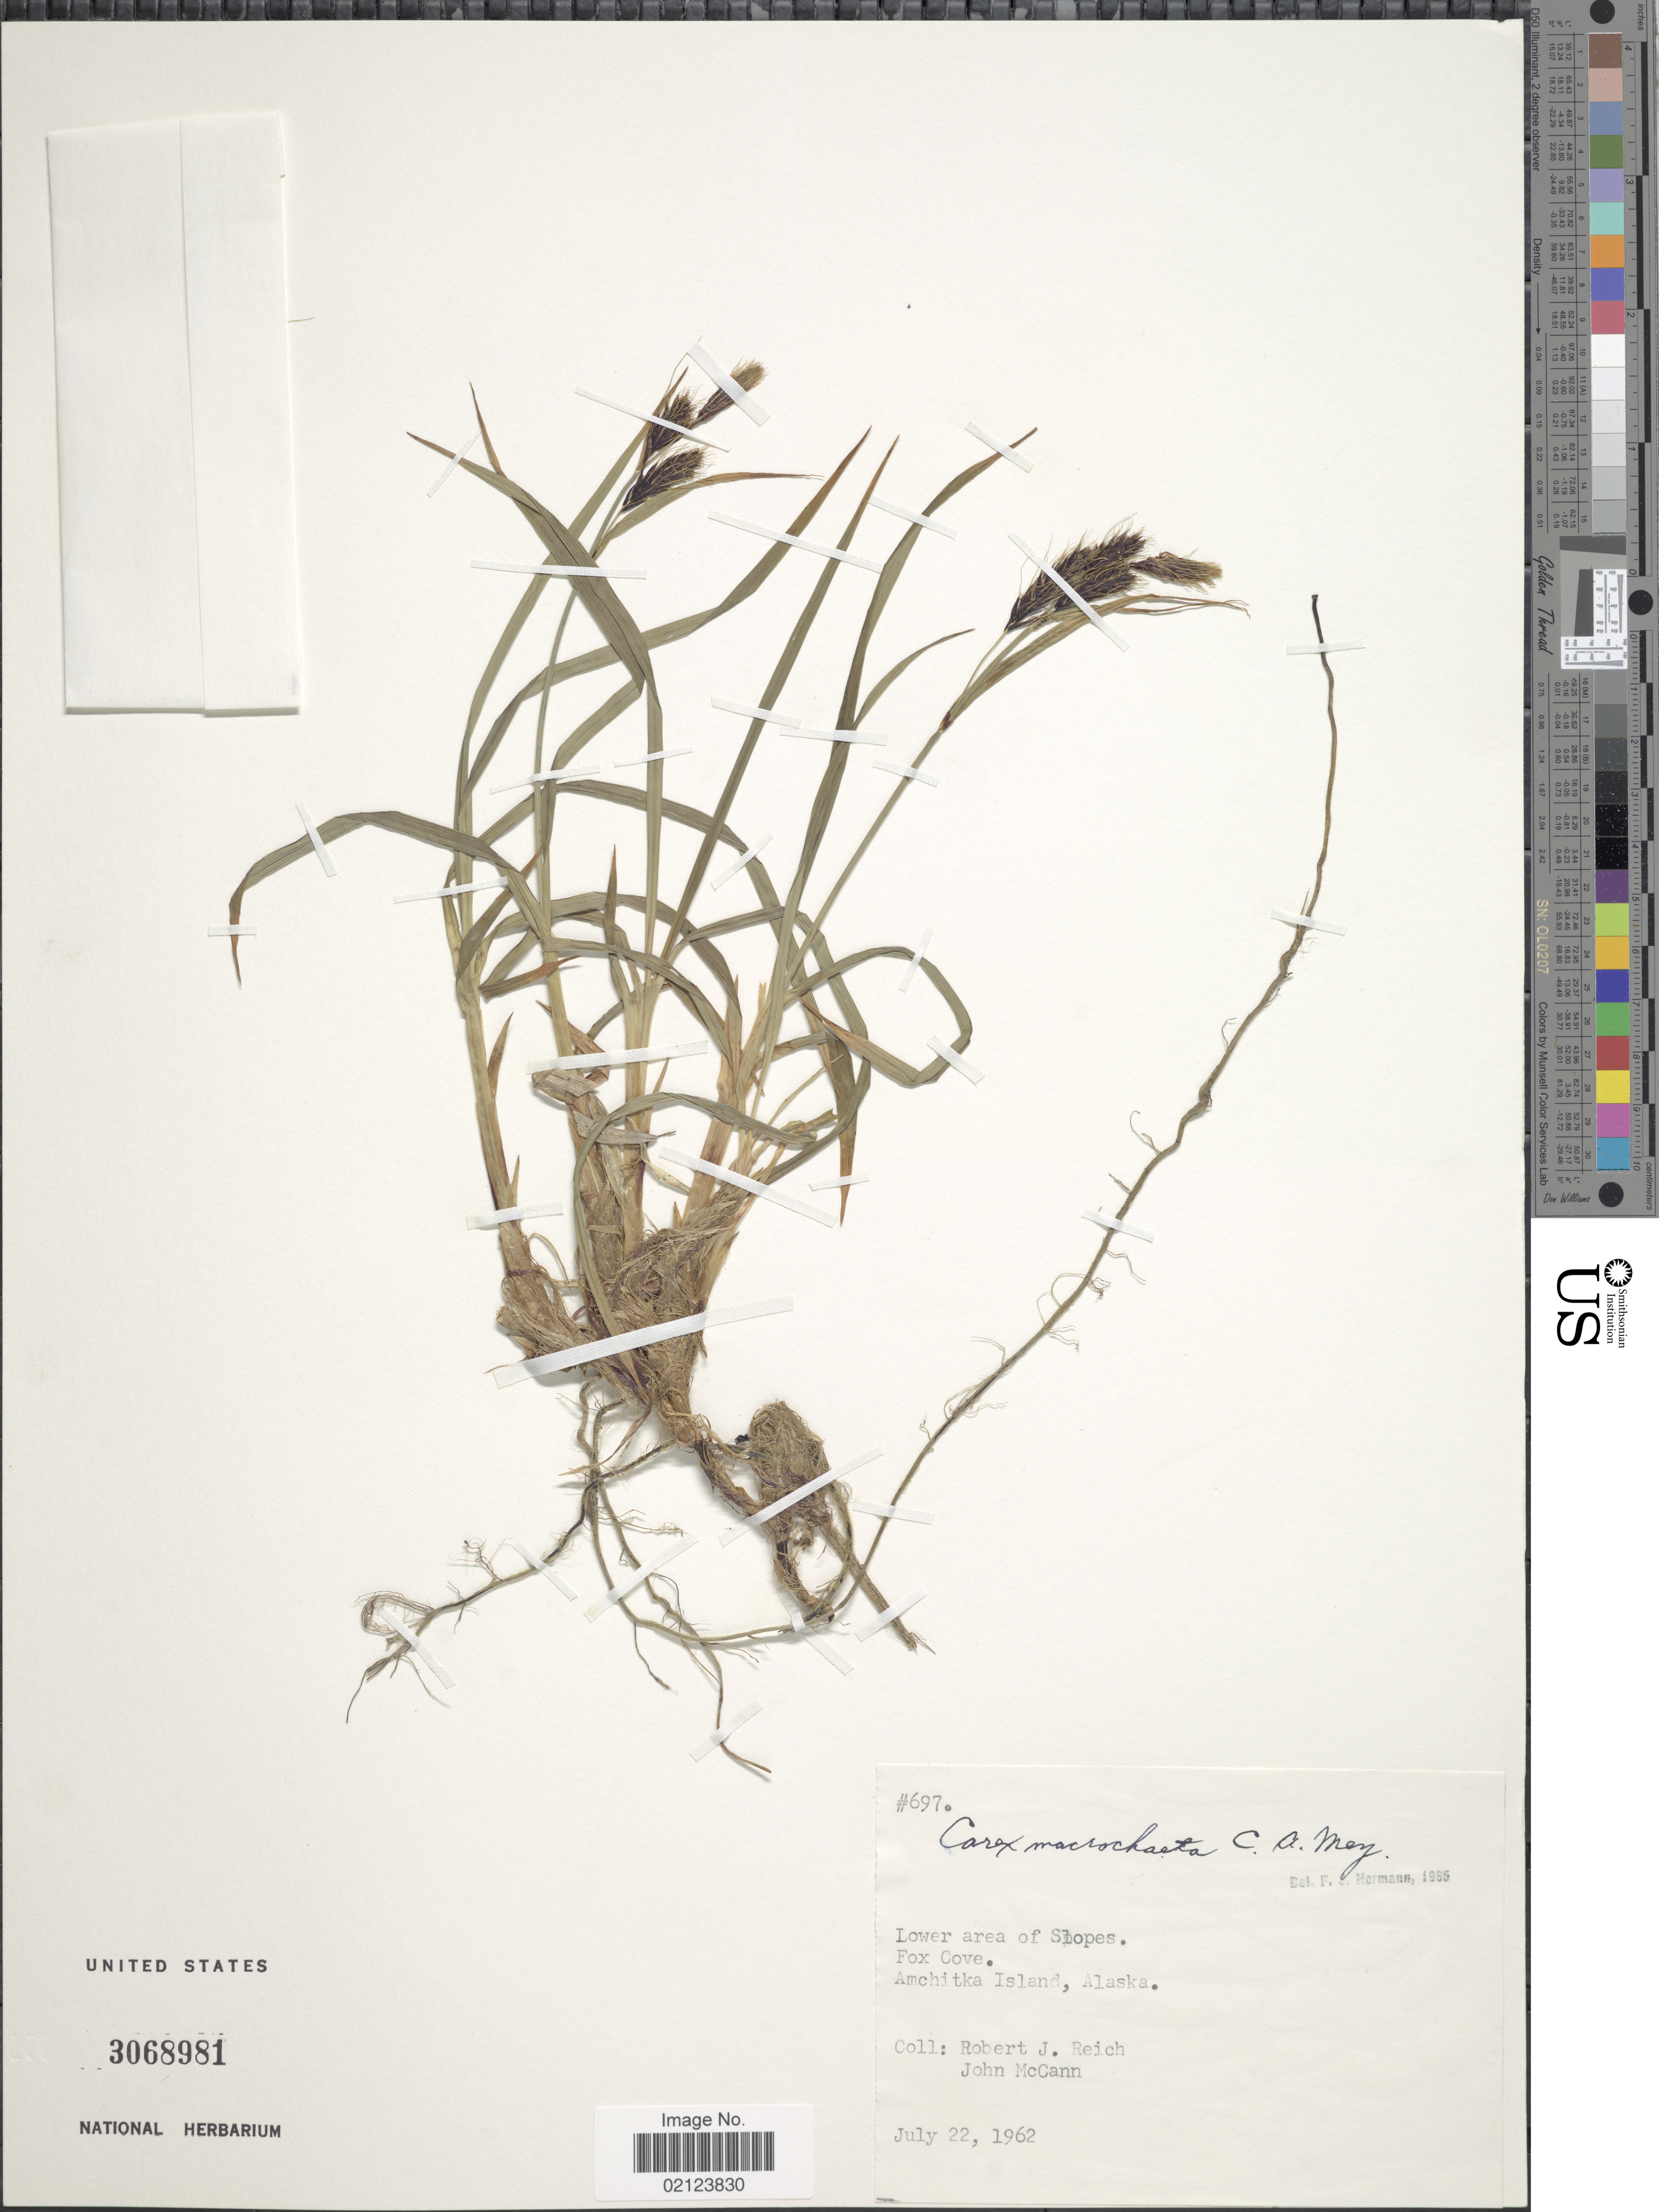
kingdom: Plantae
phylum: Tracheophyta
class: Liliopsida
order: Poales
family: Cyperaceae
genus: Carex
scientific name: Carex macrochaeta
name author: C.A. Mey.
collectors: R. Reich & J. McCann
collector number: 697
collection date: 1962-07-22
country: United States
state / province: Alaska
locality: Lower area of Slopes. Fox Cove. Amchitka Island, Alaska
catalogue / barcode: US 3068981